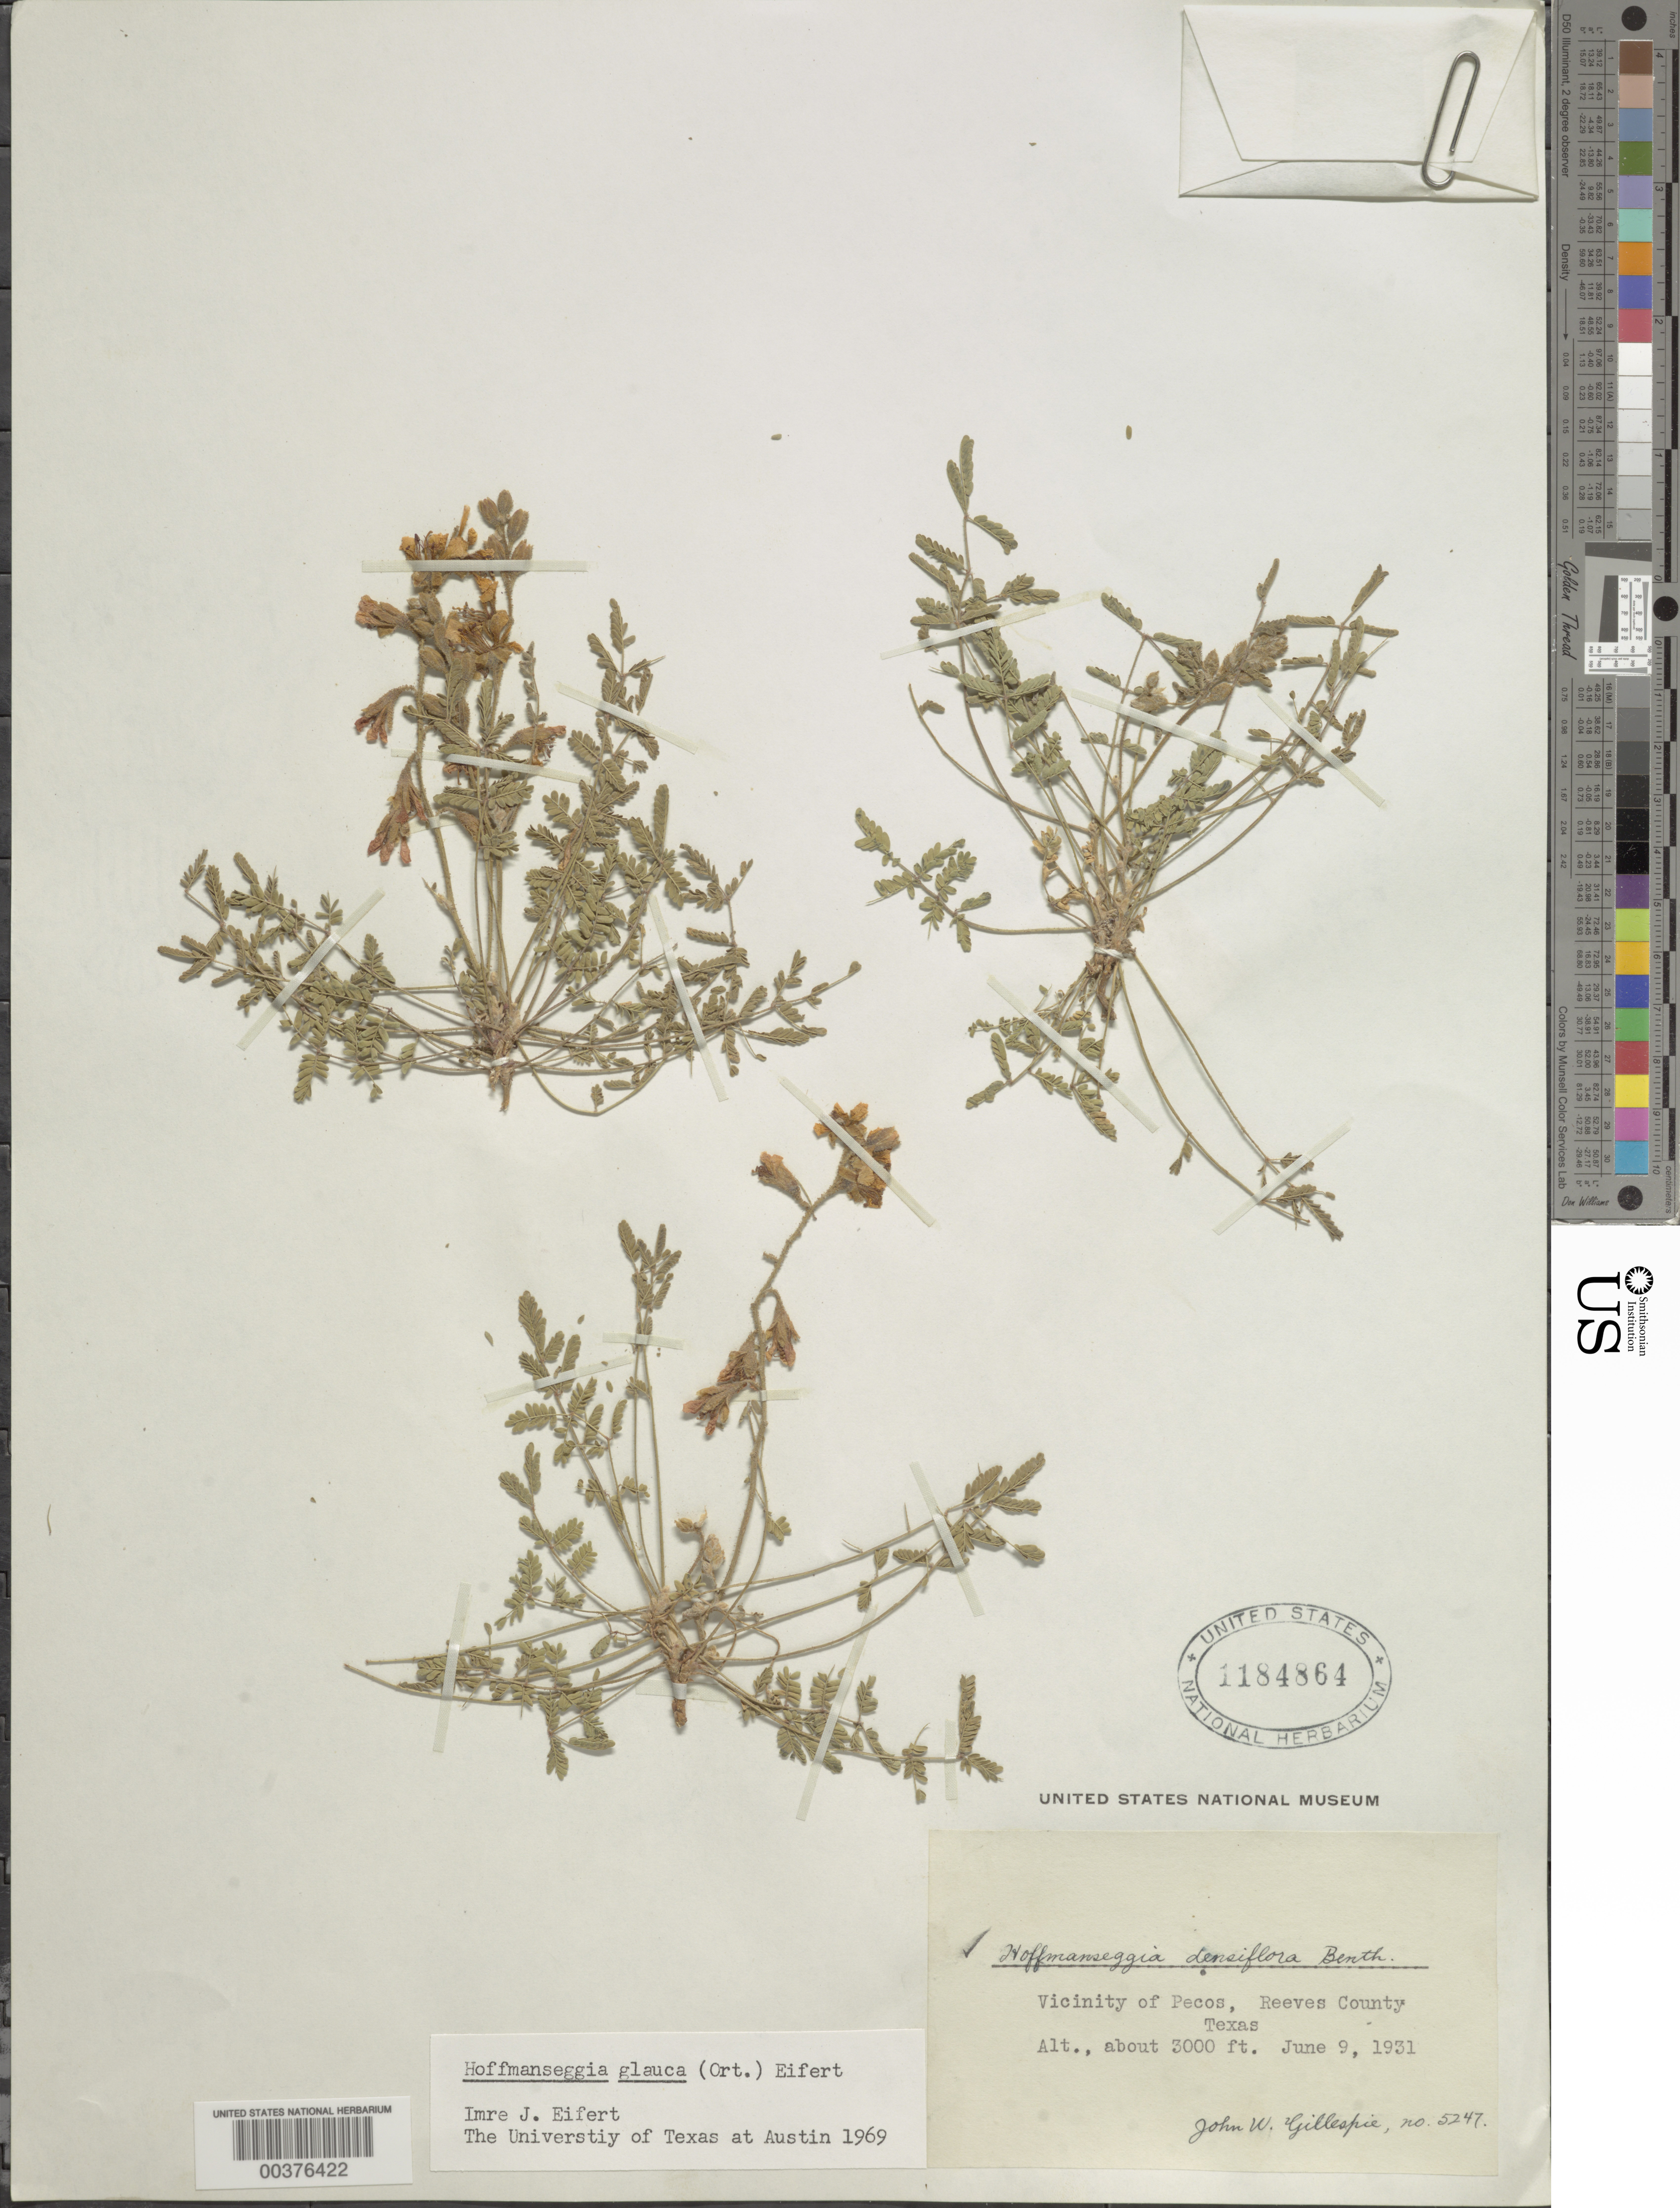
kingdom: Plantae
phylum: Tracheophyta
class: Magnoliopsida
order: Fabales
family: Fabaceae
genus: Hoffmannseggia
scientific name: Hoffmannseggia glauca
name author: (Ortega) Eifert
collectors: J. W. Gillespie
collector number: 5247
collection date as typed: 09 Jun 1931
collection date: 1931-06-09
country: United States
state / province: Texas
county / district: Reeves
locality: Vicinity of pecos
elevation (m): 914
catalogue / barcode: US 1184864